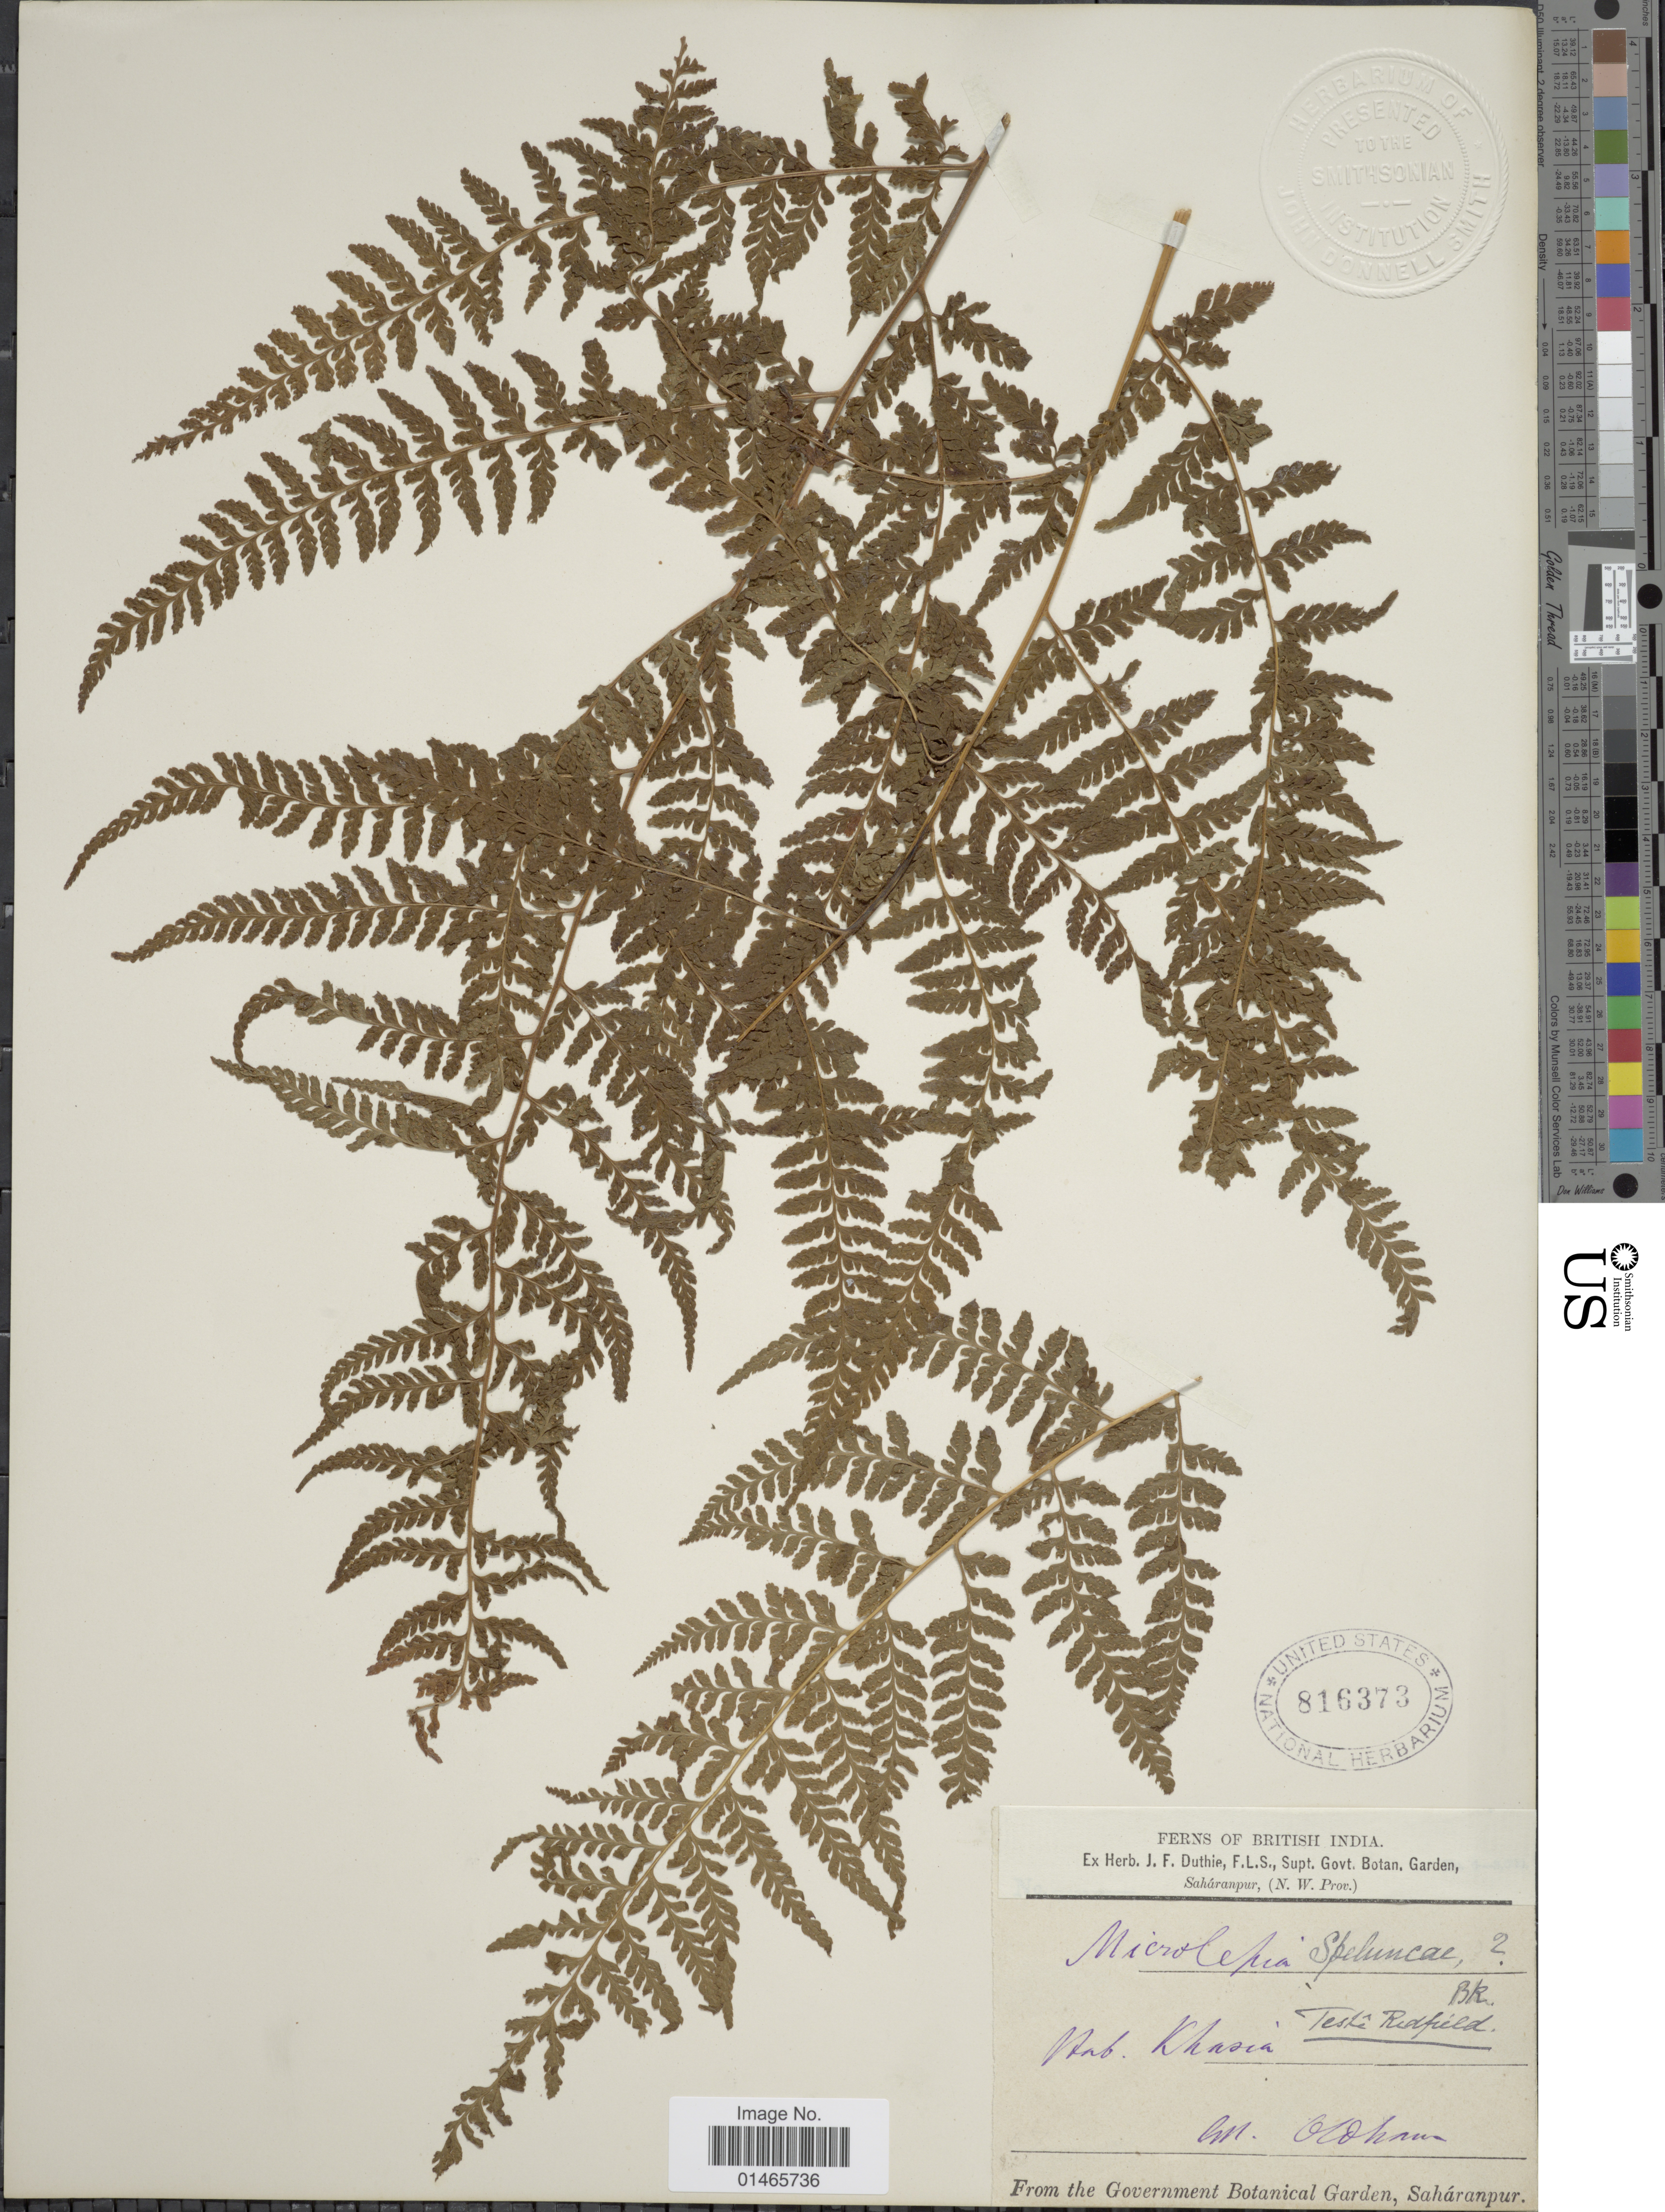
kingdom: Plantae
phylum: Tracheophyta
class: Polypodiopsida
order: Polypodiales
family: Dennstaedtiaceae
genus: Microlepia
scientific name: Microlepia speluncae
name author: (L.) T. Moore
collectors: Oldham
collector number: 2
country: India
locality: British India, Saháranpur (N.W. Prov.)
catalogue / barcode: US 816373